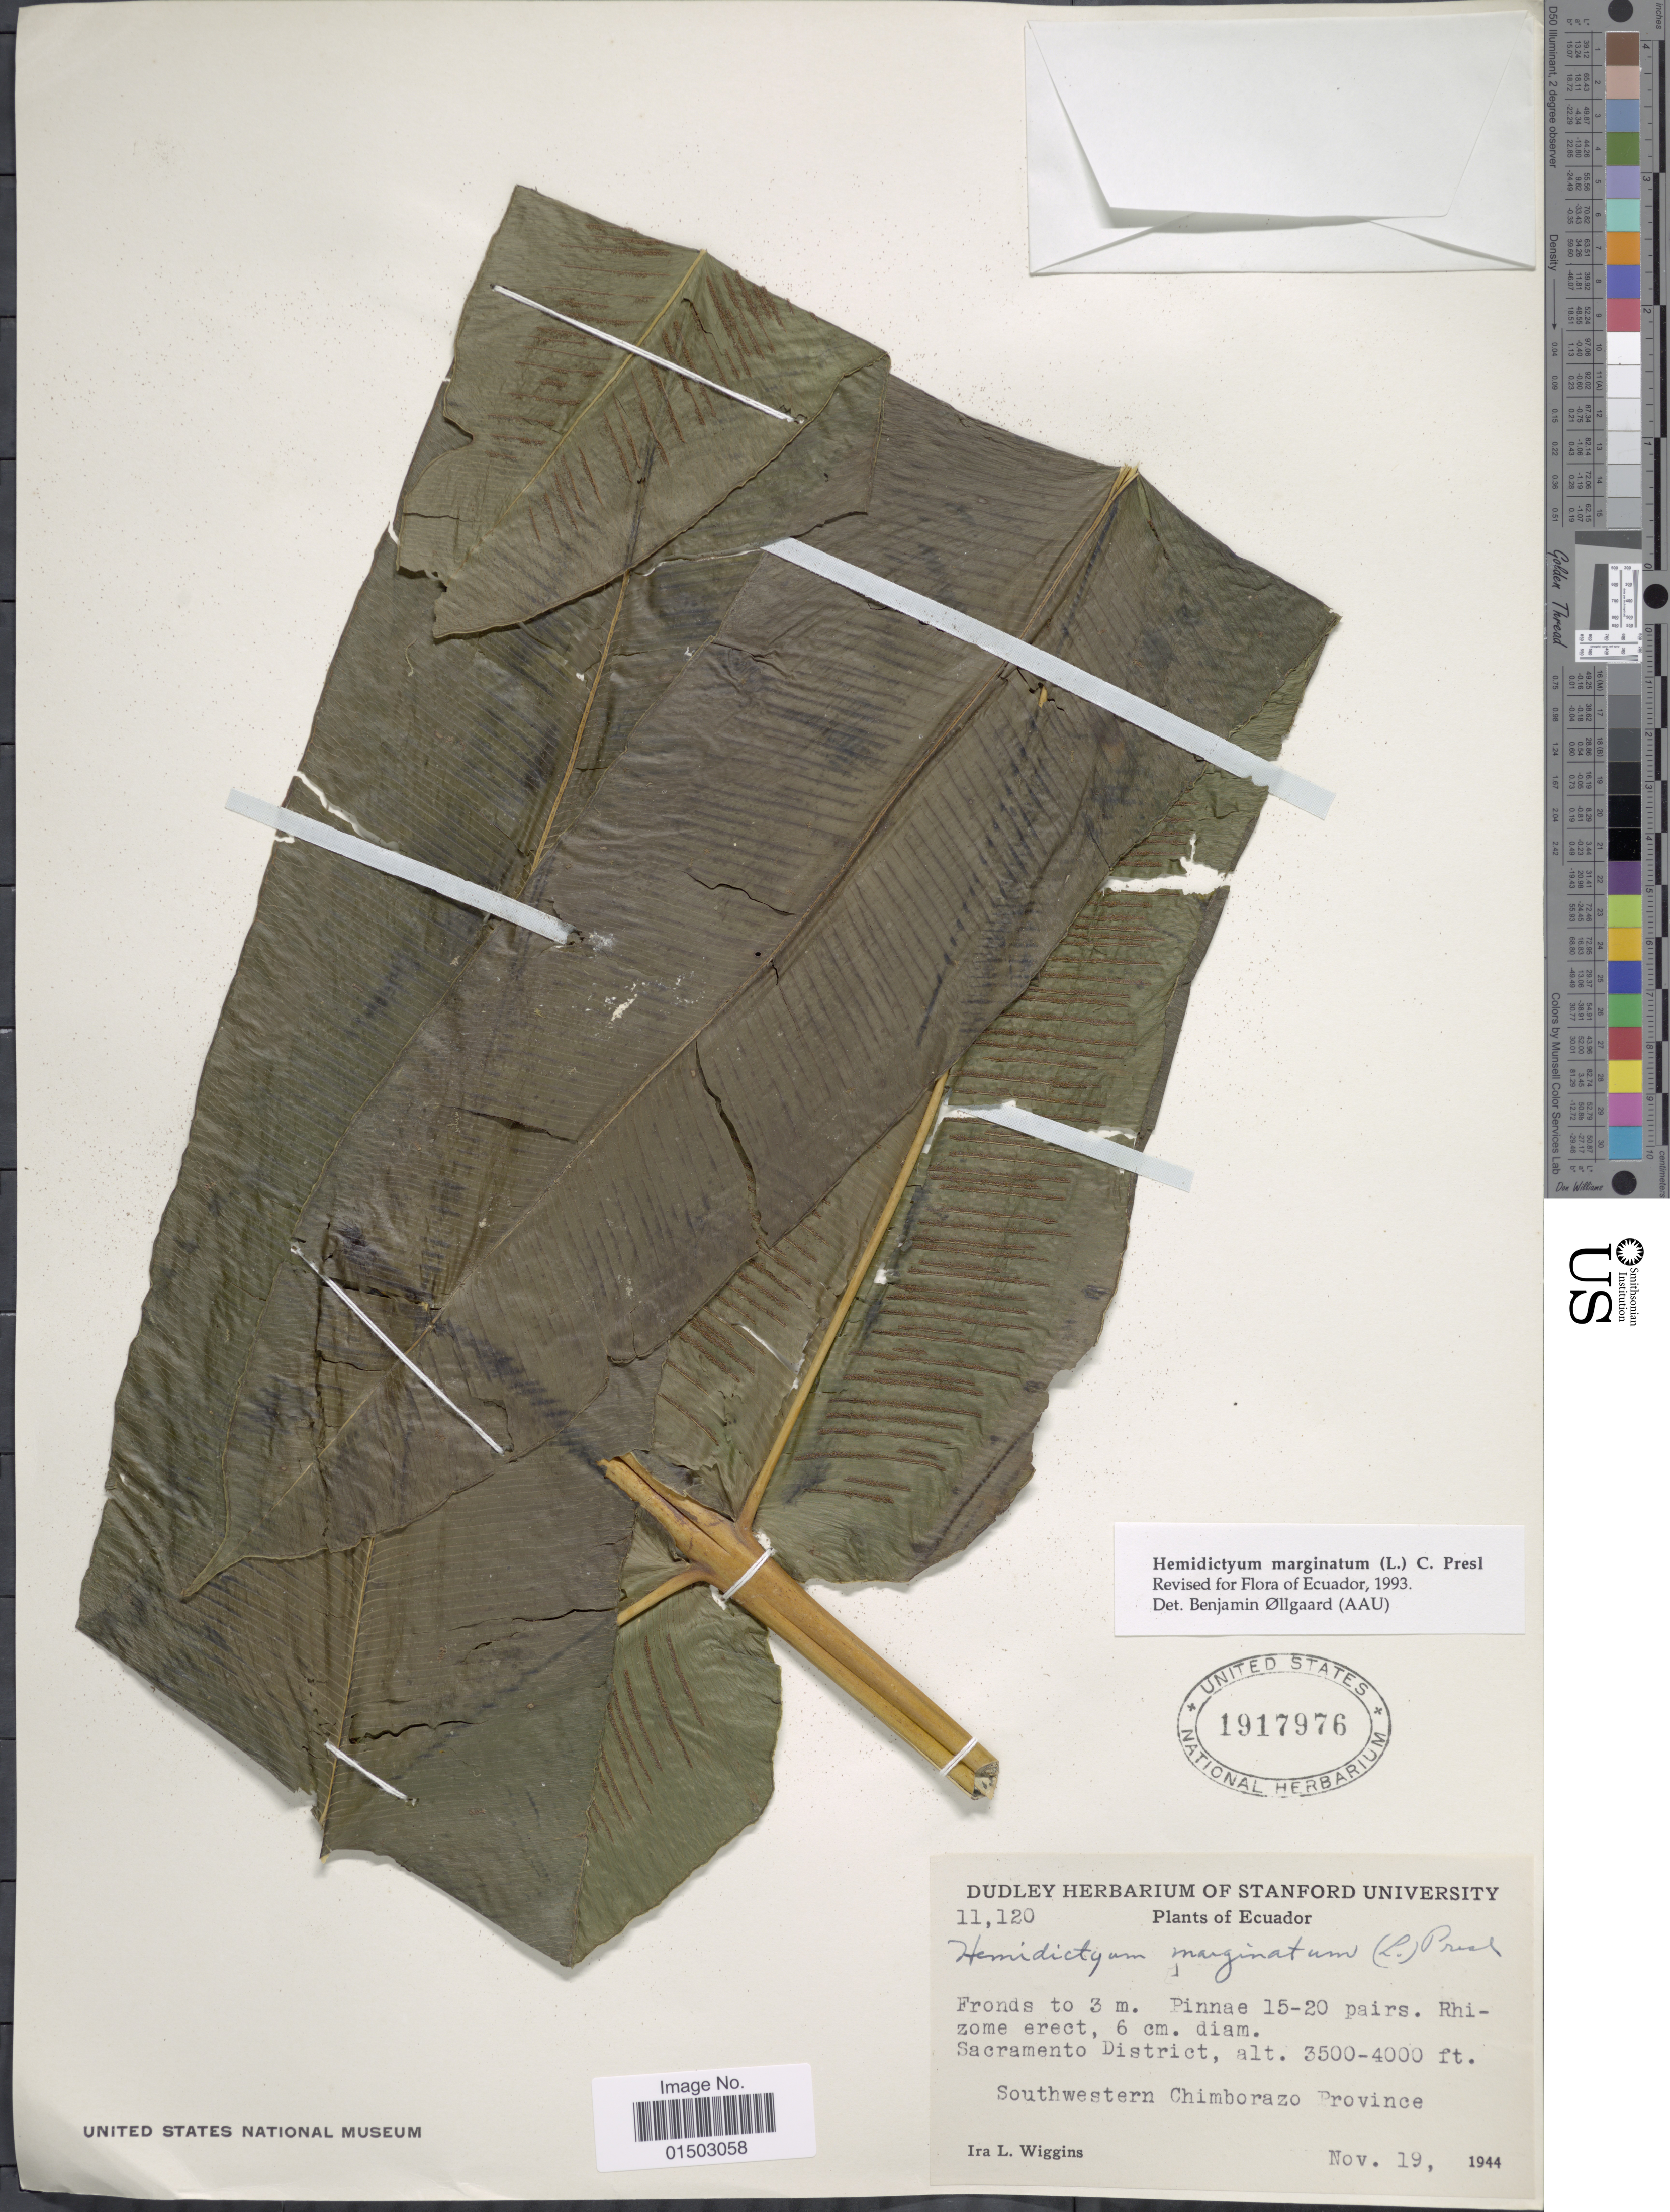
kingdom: Plantae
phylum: Tracheophyta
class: Polypodiopsida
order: Polypodiales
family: Hemidictyaceae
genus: Hemidictyum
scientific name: Hemidictyum marginatum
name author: (L.) C. Presl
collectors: I. L. Wiggins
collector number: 11120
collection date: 1944-11-19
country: Ecuador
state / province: Chimborazo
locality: Ecuador, Southwestern Chimborazo Province.Sacramento District.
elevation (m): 1067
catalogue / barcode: US 1917976